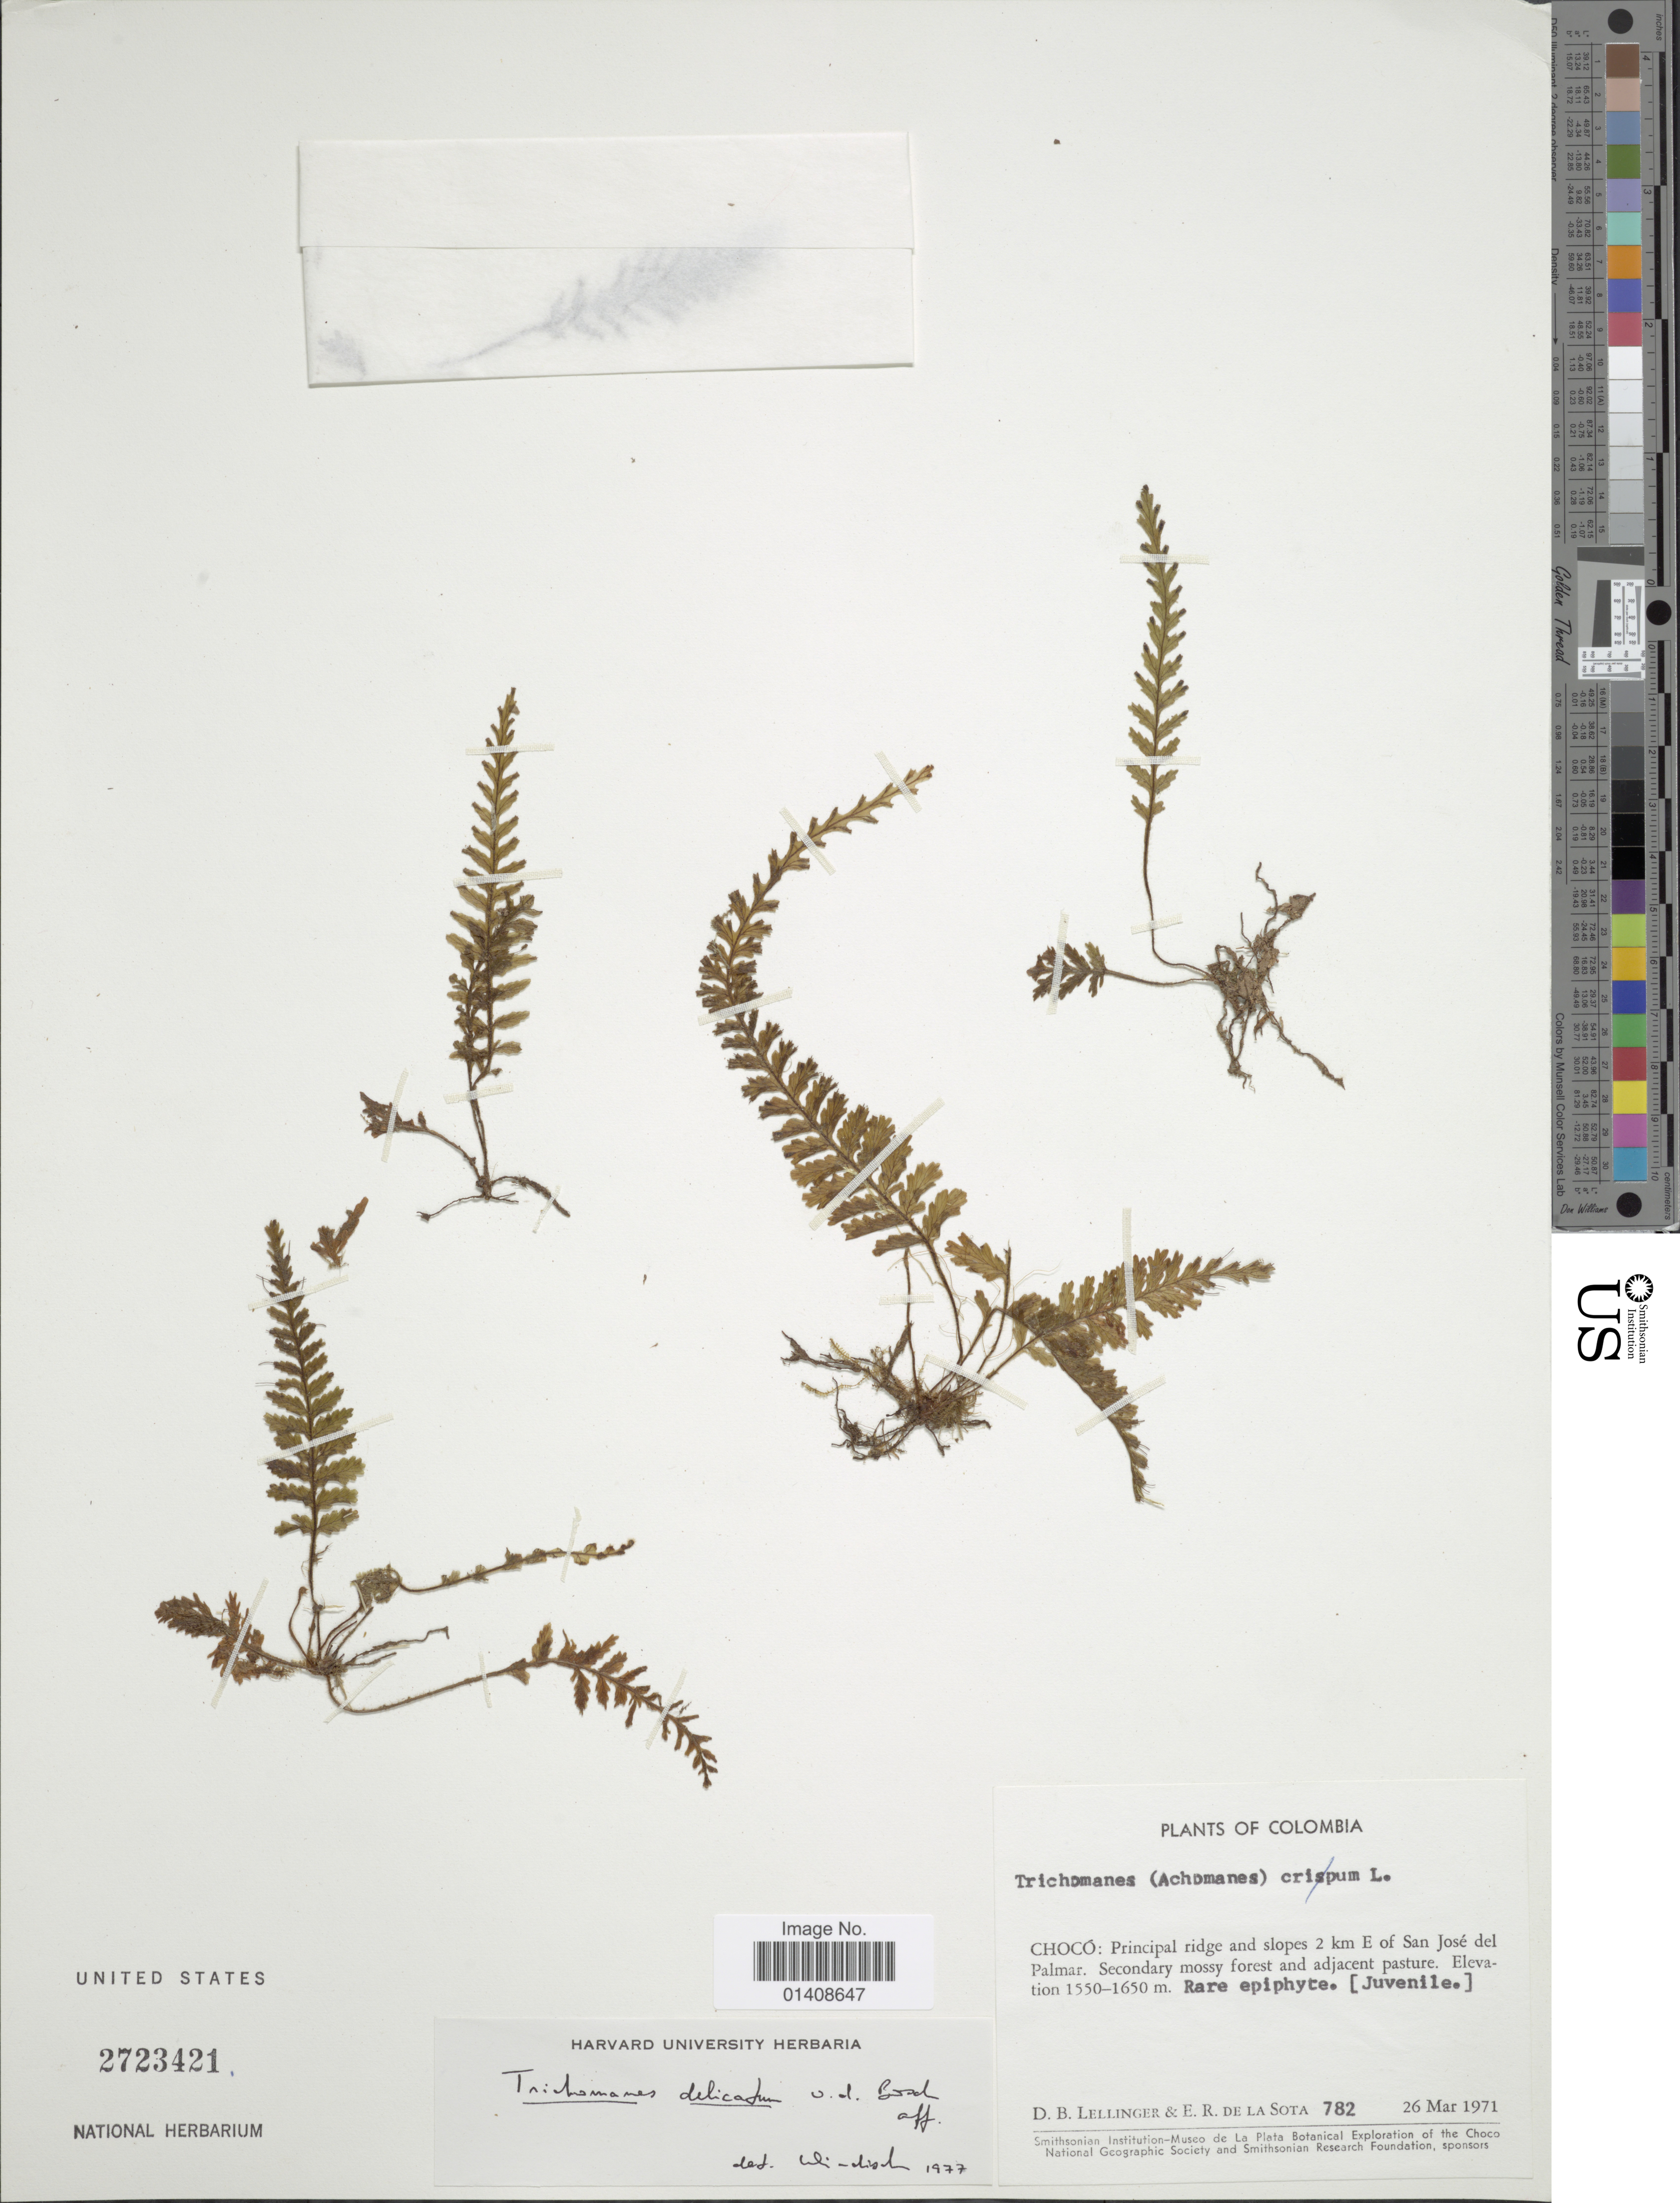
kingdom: Plantae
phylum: Tracheophyta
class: Polypodiopsida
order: Hymenophyllales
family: Hymenophyllaceae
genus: Trichomanes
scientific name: Trichomanes delicatum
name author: Bosch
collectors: D. B. Lellinger & E. R. de la Sota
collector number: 782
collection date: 1971-03-26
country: Colombia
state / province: Chocó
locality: Principal ridge and slopes 2 km E of San Jose del Palmar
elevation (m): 1550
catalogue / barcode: US 2723421